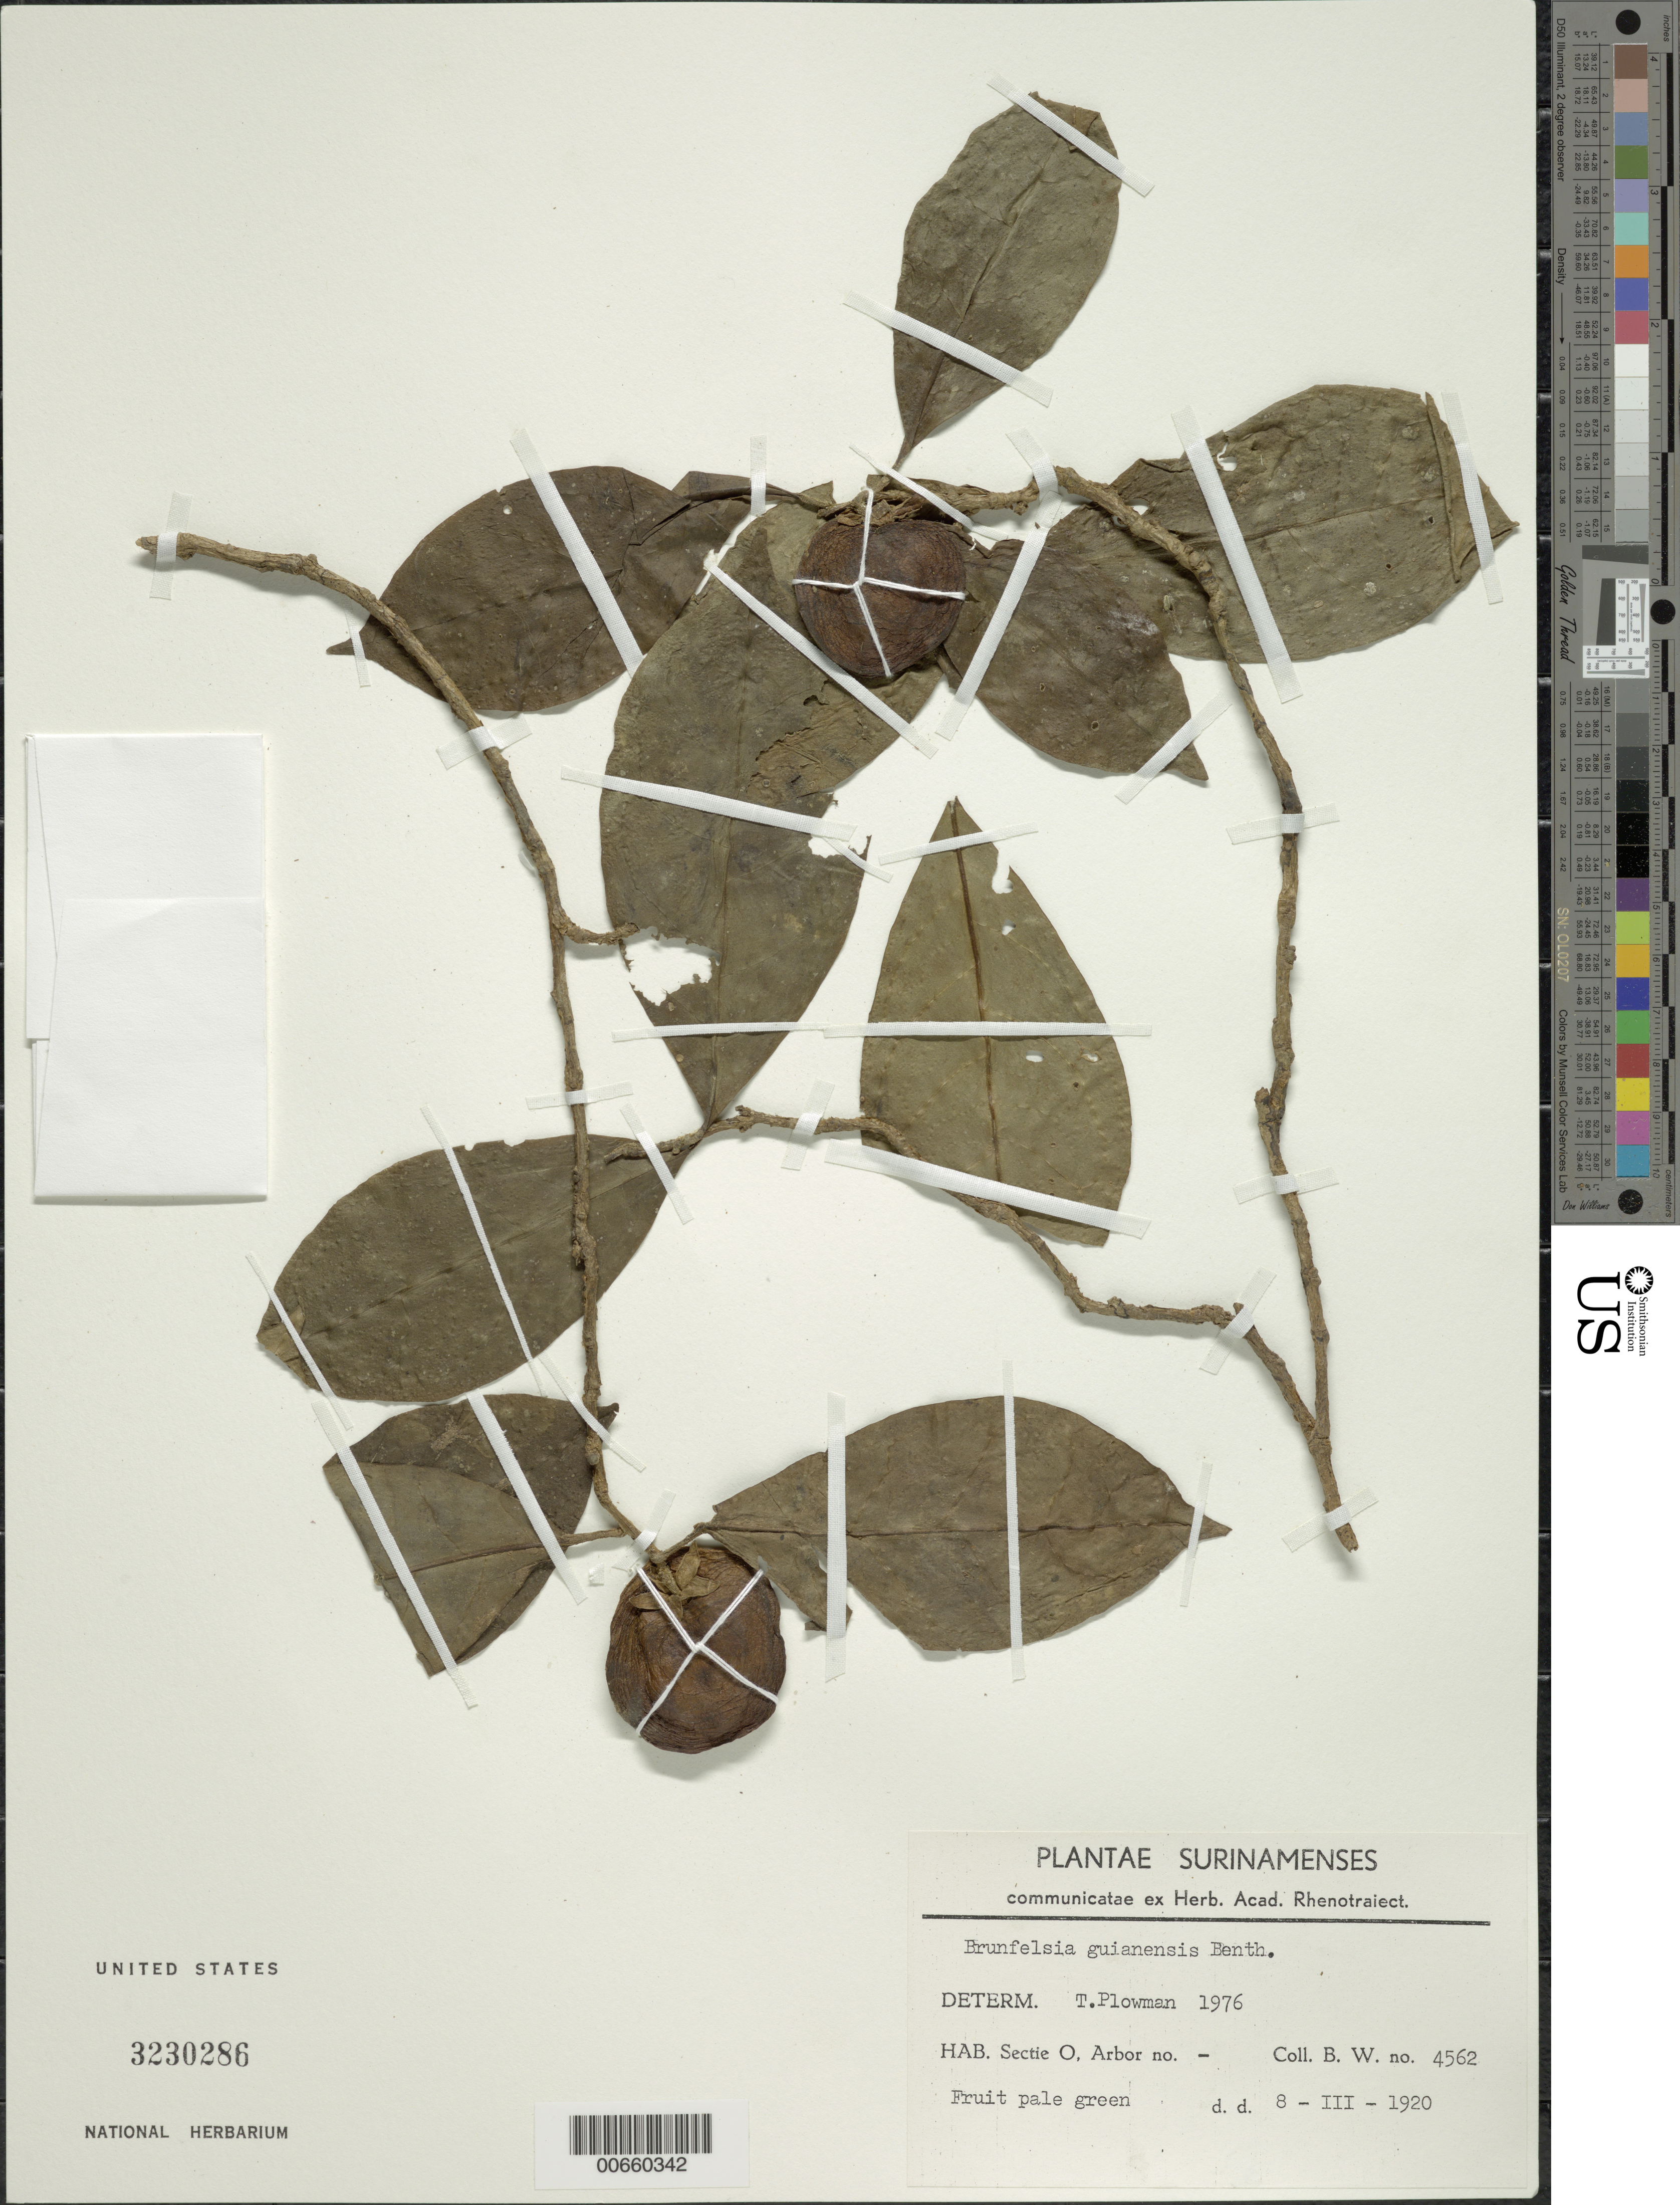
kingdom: Plantae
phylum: Tracheophyta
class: Magnoliopsida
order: Solanales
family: Solanaceae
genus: Brunfelsia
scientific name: Brunfelsia guianensis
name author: Benth.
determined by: Plowman, Timothy C.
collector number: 4562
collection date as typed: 8-Mar-20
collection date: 1920-03-08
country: Suriname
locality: Sectie O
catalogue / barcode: US 3230286